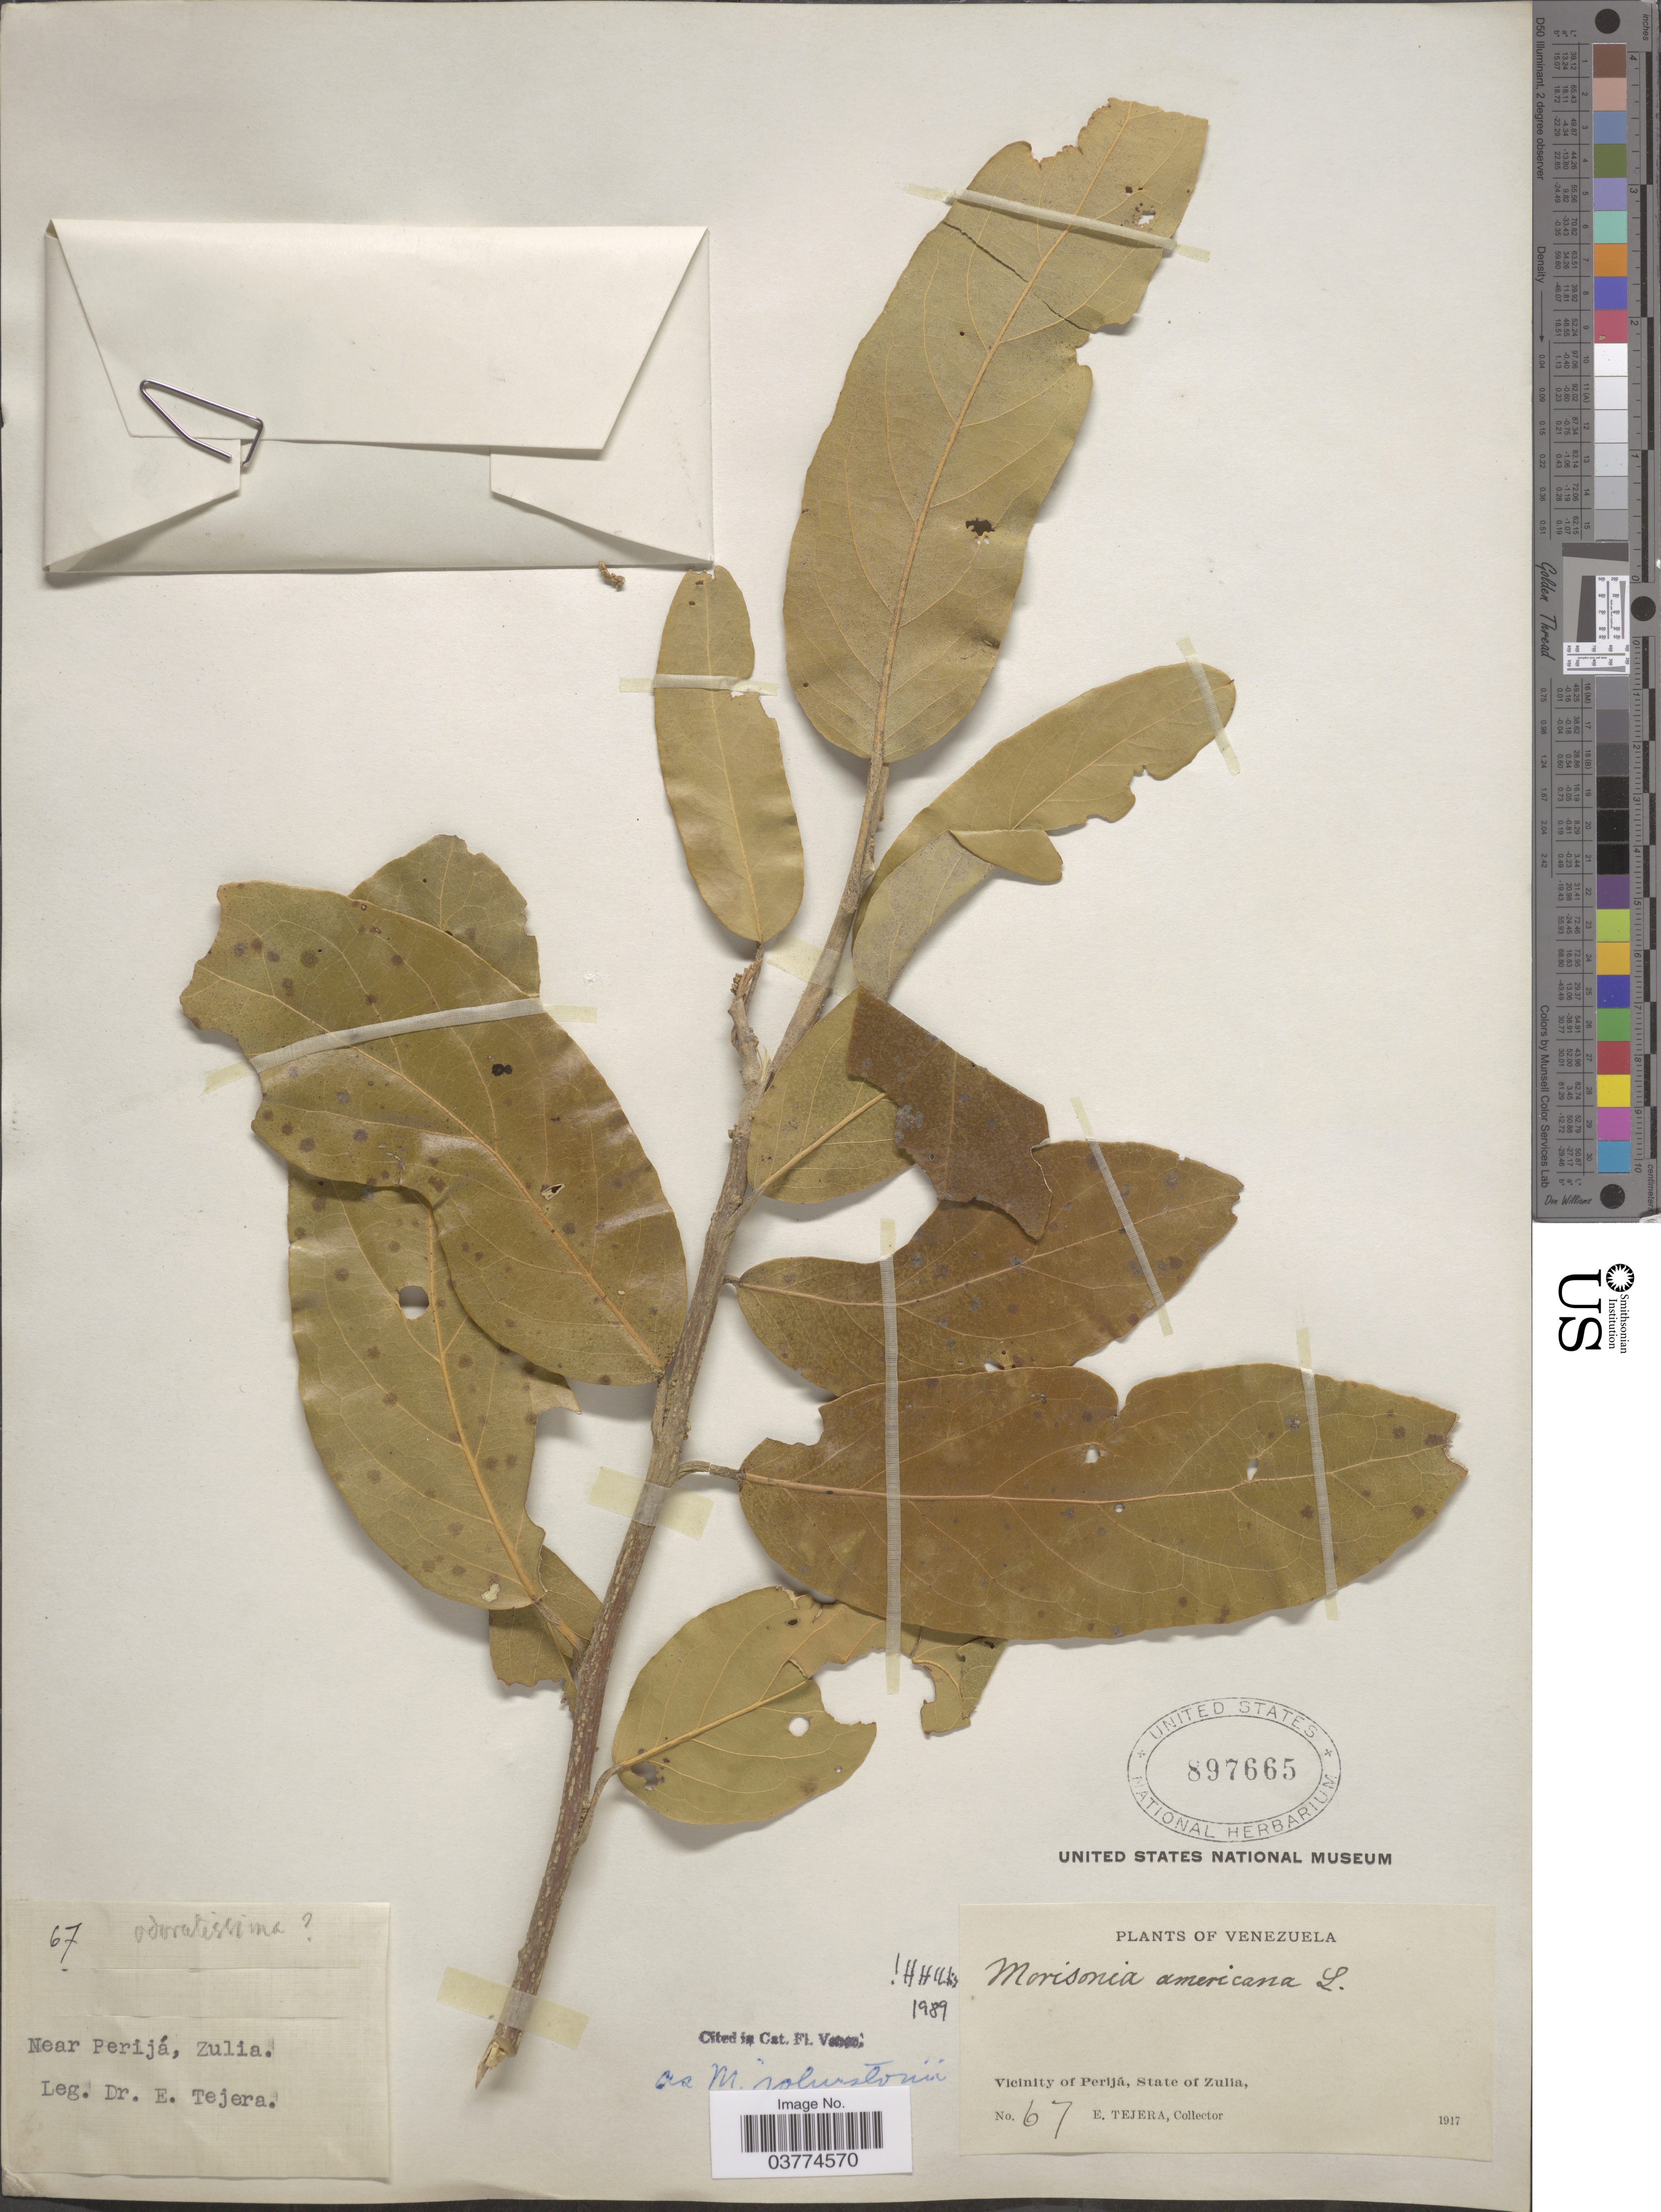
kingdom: Plantae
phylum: Tracheophyta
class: Magnoliopsida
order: Brassicales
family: Capparaceae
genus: Morisonia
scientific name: Morisonia johnstonii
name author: Urb.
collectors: E. Tejera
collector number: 67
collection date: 1917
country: Venezuela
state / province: Zulia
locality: Vicinity of Perijá.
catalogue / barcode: US 897665